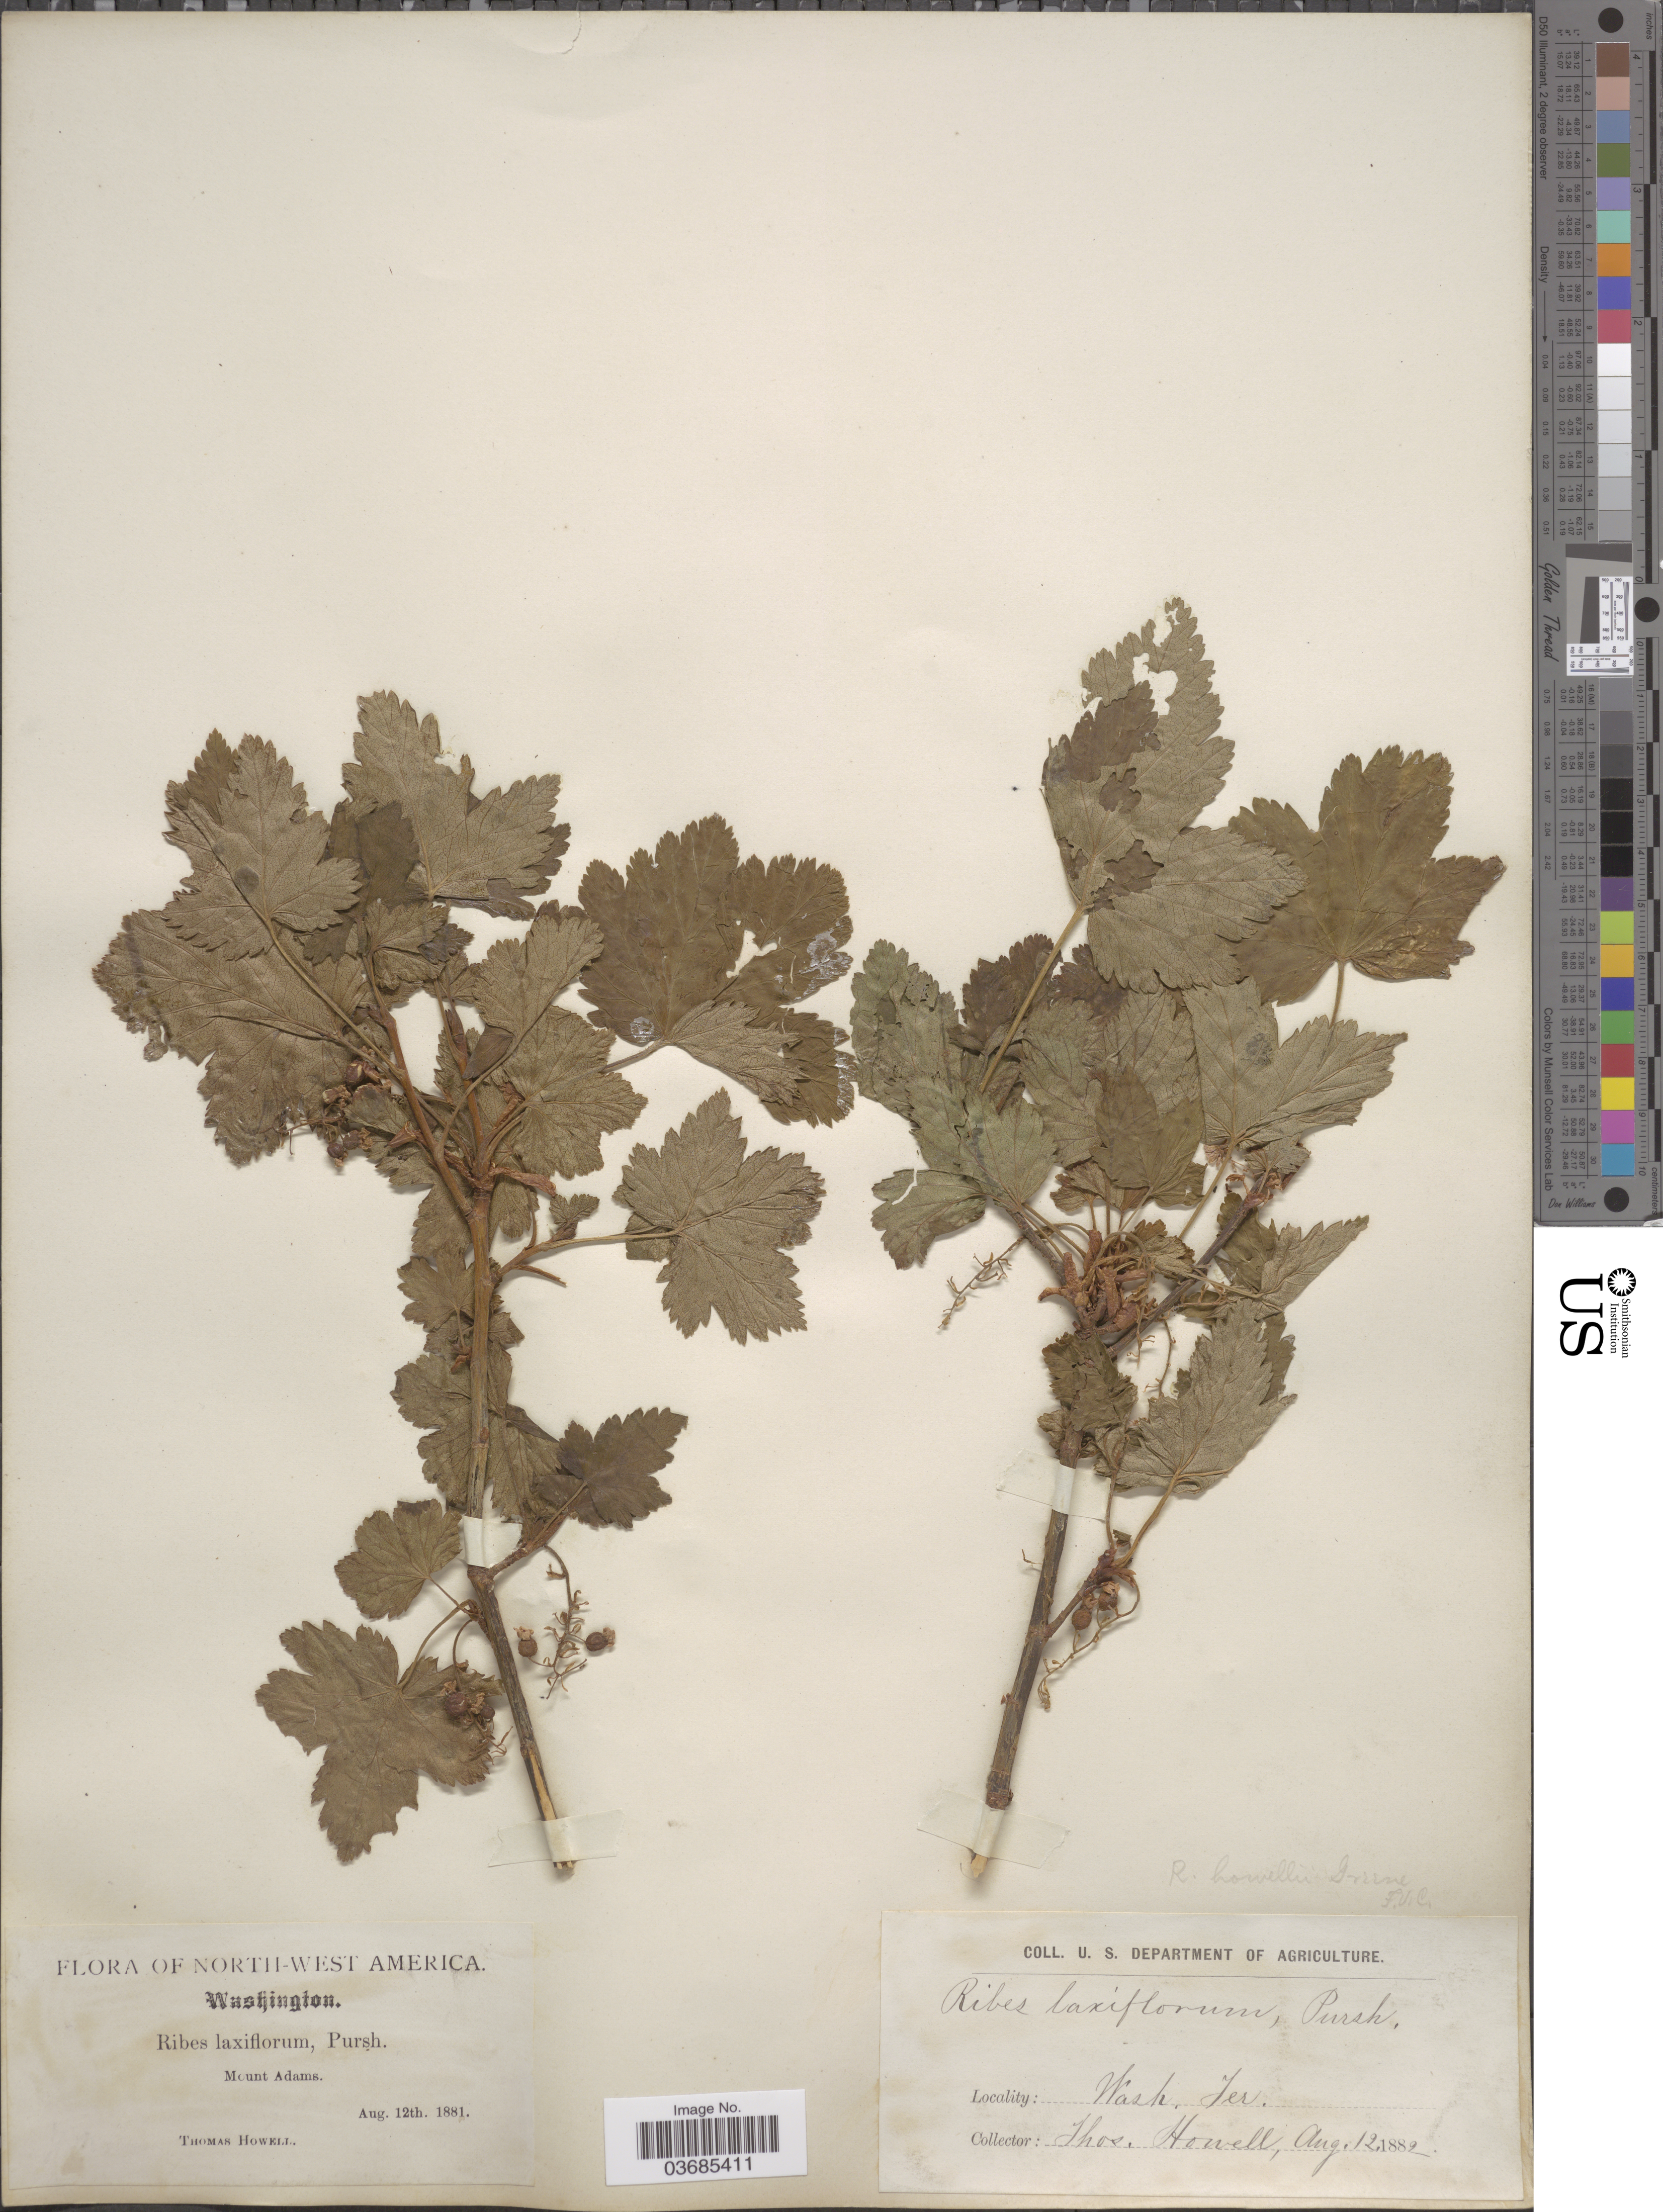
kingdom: Plantae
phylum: Tracheophyta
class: Magnoliopsida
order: Saxifragales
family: Grossulariaceae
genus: Ribes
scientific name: Ribes acerifolium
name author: Howell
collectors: T. Howell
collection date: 1881-08-12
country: United States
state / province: Washington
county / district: Yakima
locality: North-West America. Mount Adams. Wash. Ter.